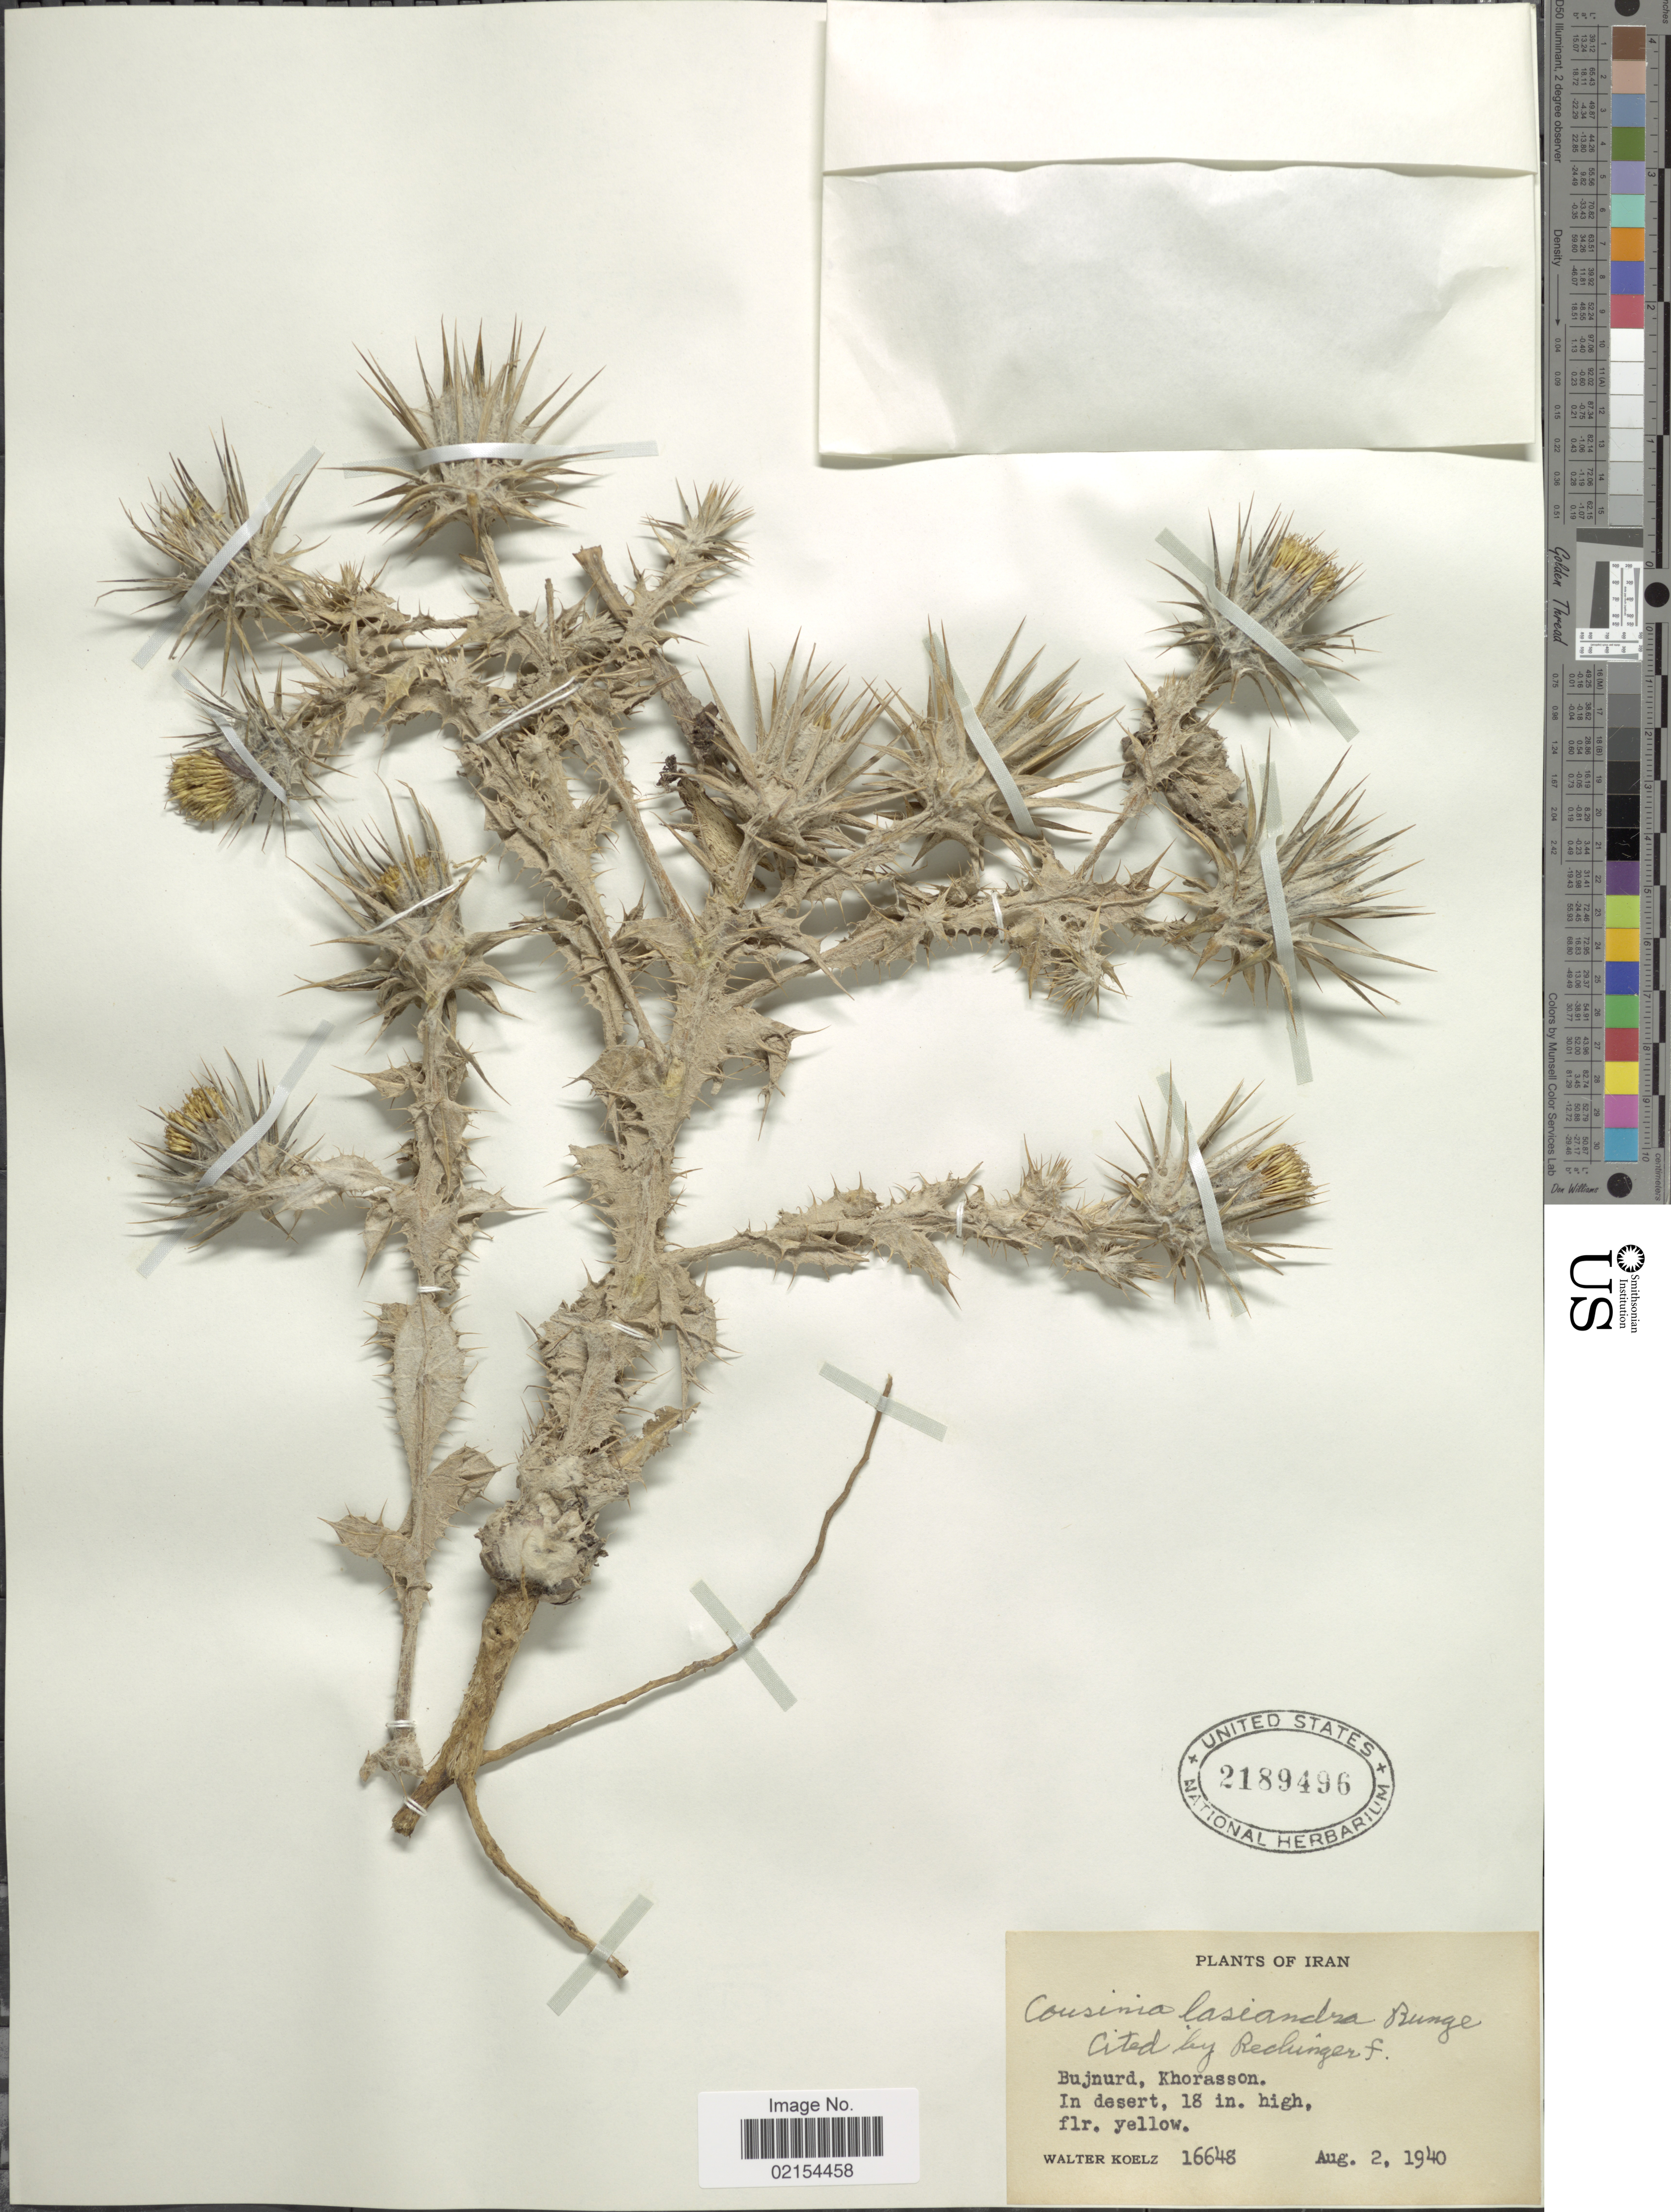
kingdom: Plantae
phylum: Tracheophyta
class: Magnoliopsida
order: Asterales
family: Asteraceae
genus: Cousinia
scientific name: Cousinia lasiandra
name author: Bunge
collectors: W. N. Koelz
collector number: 16648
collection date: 1940-08-02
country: Iran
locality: Bujnurd, Khorasson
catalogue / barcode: US 2189496